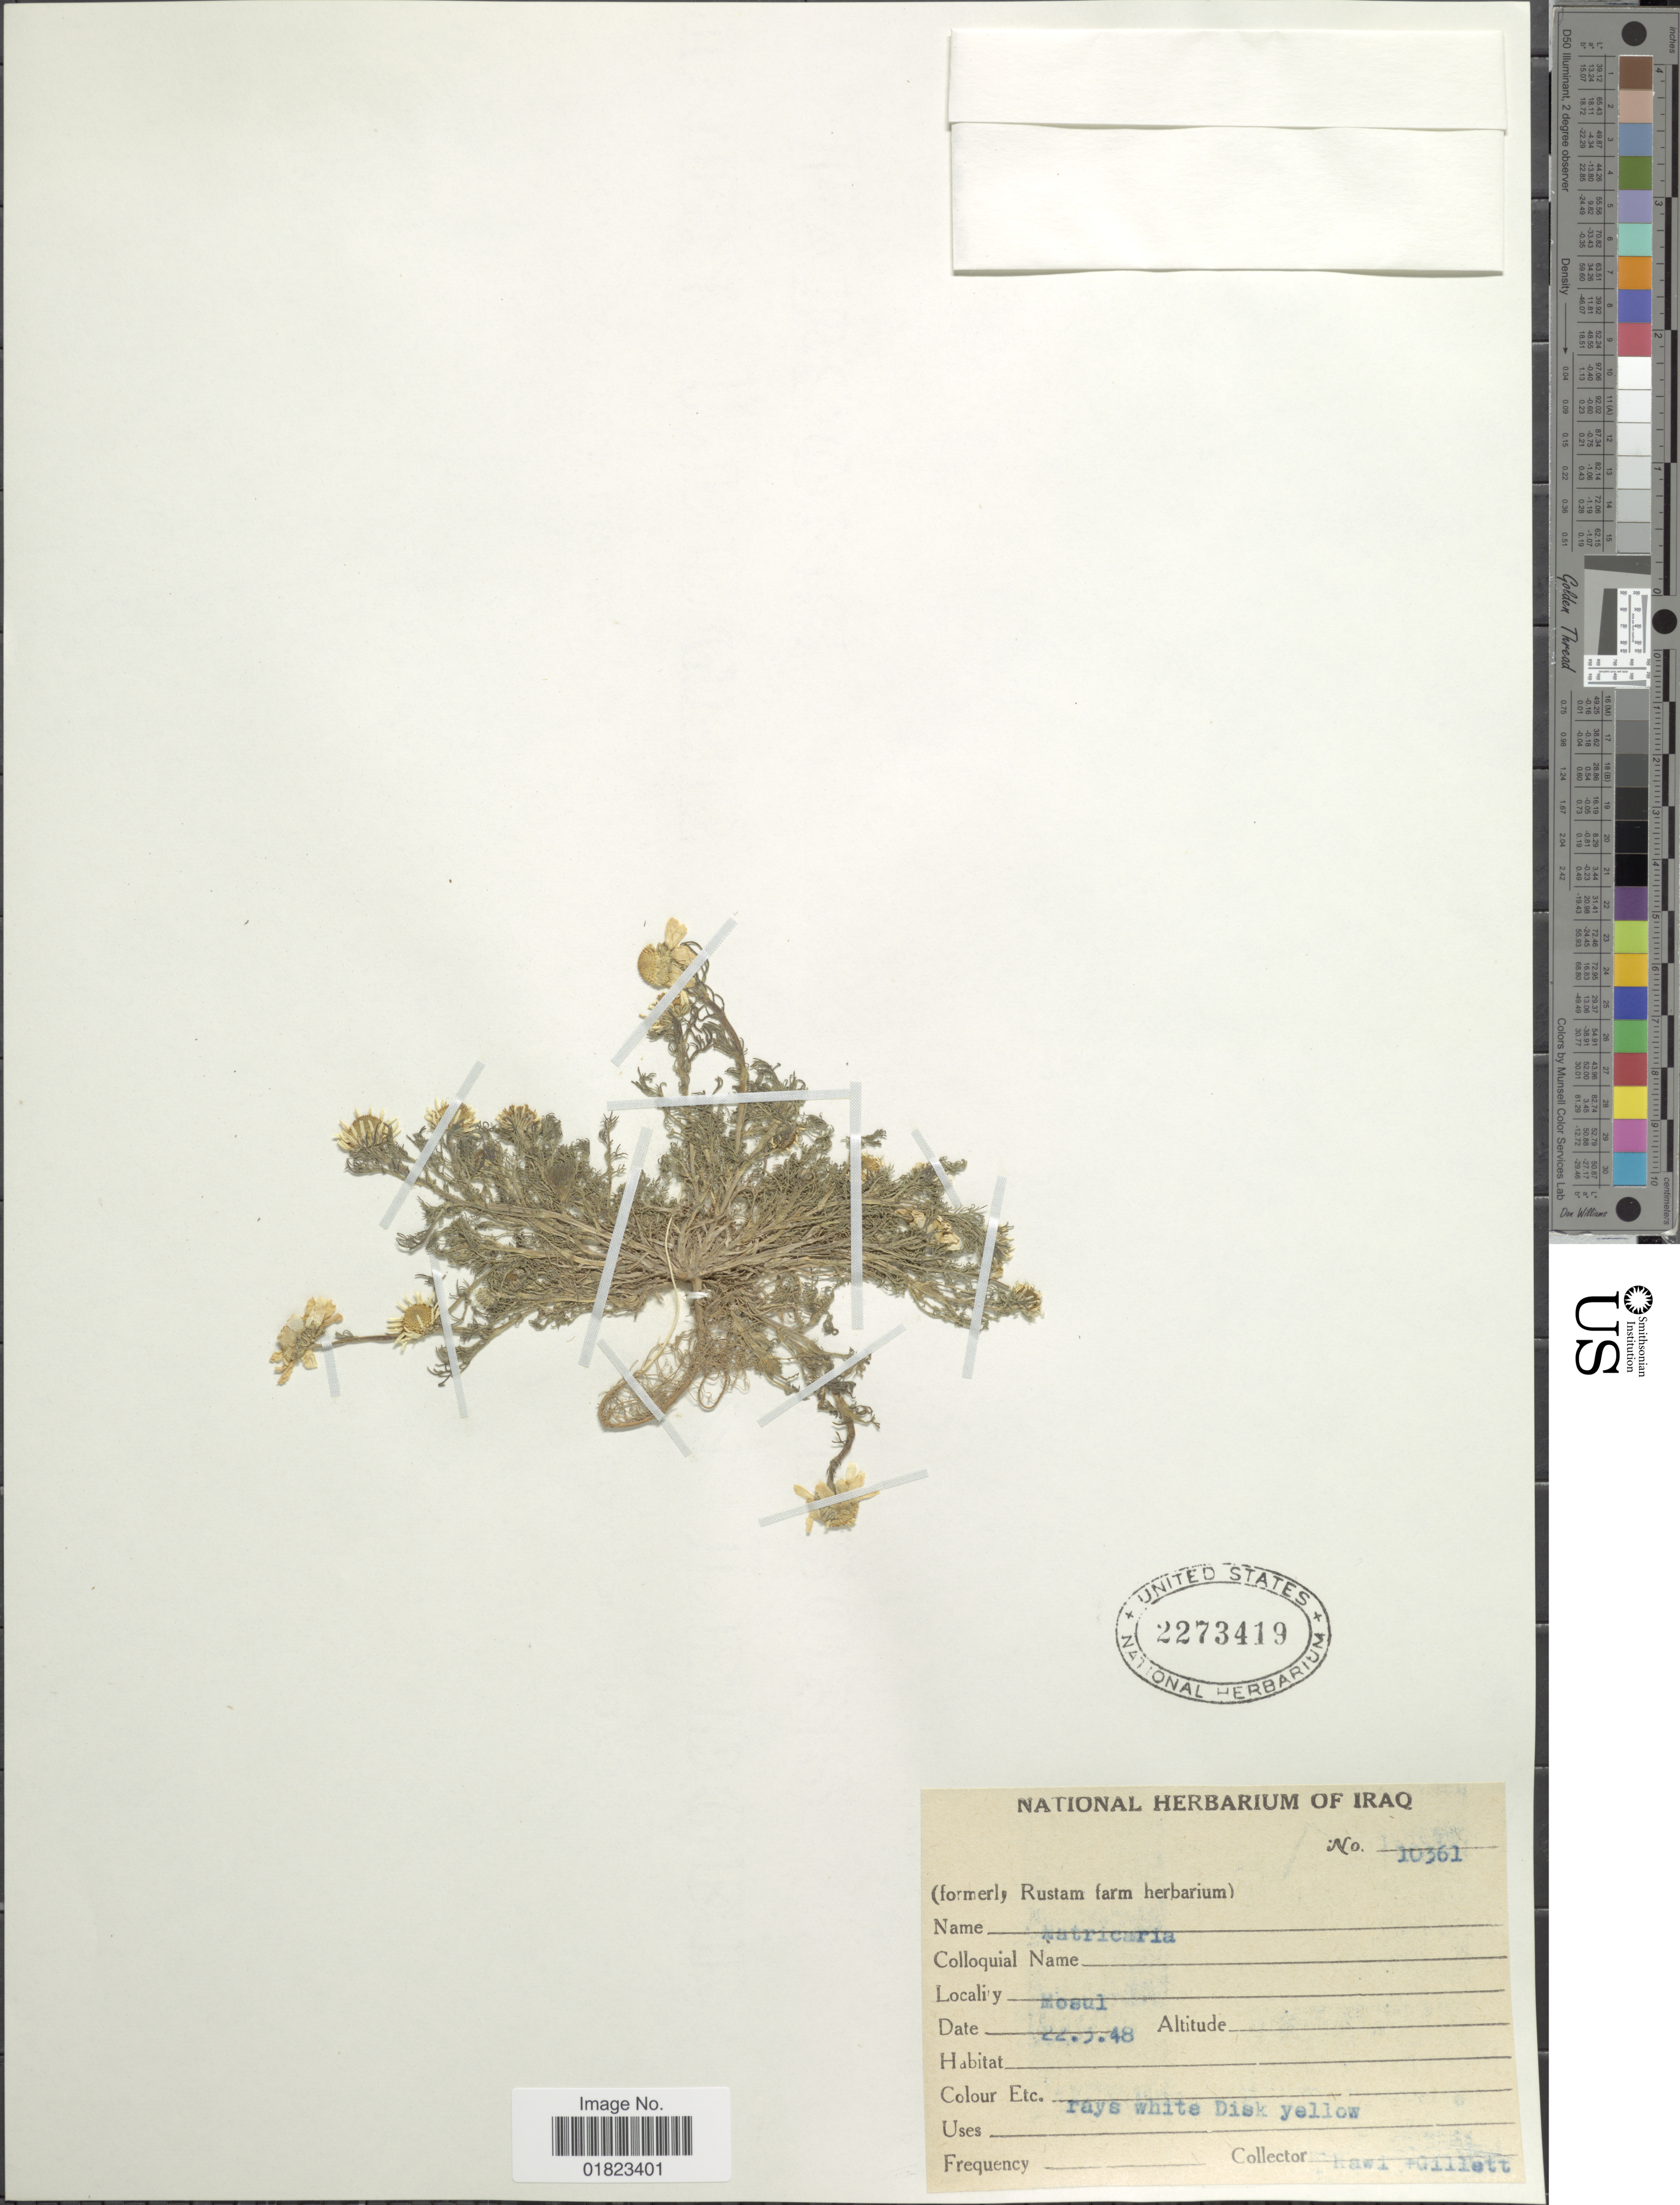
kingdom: Plantae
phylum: Tracheophyta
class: Magnoliopsida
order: Asterales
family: Asteraceae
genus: Matricaria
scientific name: Matricaria sp.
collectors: -. Rawi & Gillett, --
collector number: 10361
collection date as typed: Transcribed d/m/y: 22/3/48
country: Iraq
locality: Mosul.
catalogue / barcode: US 2273419